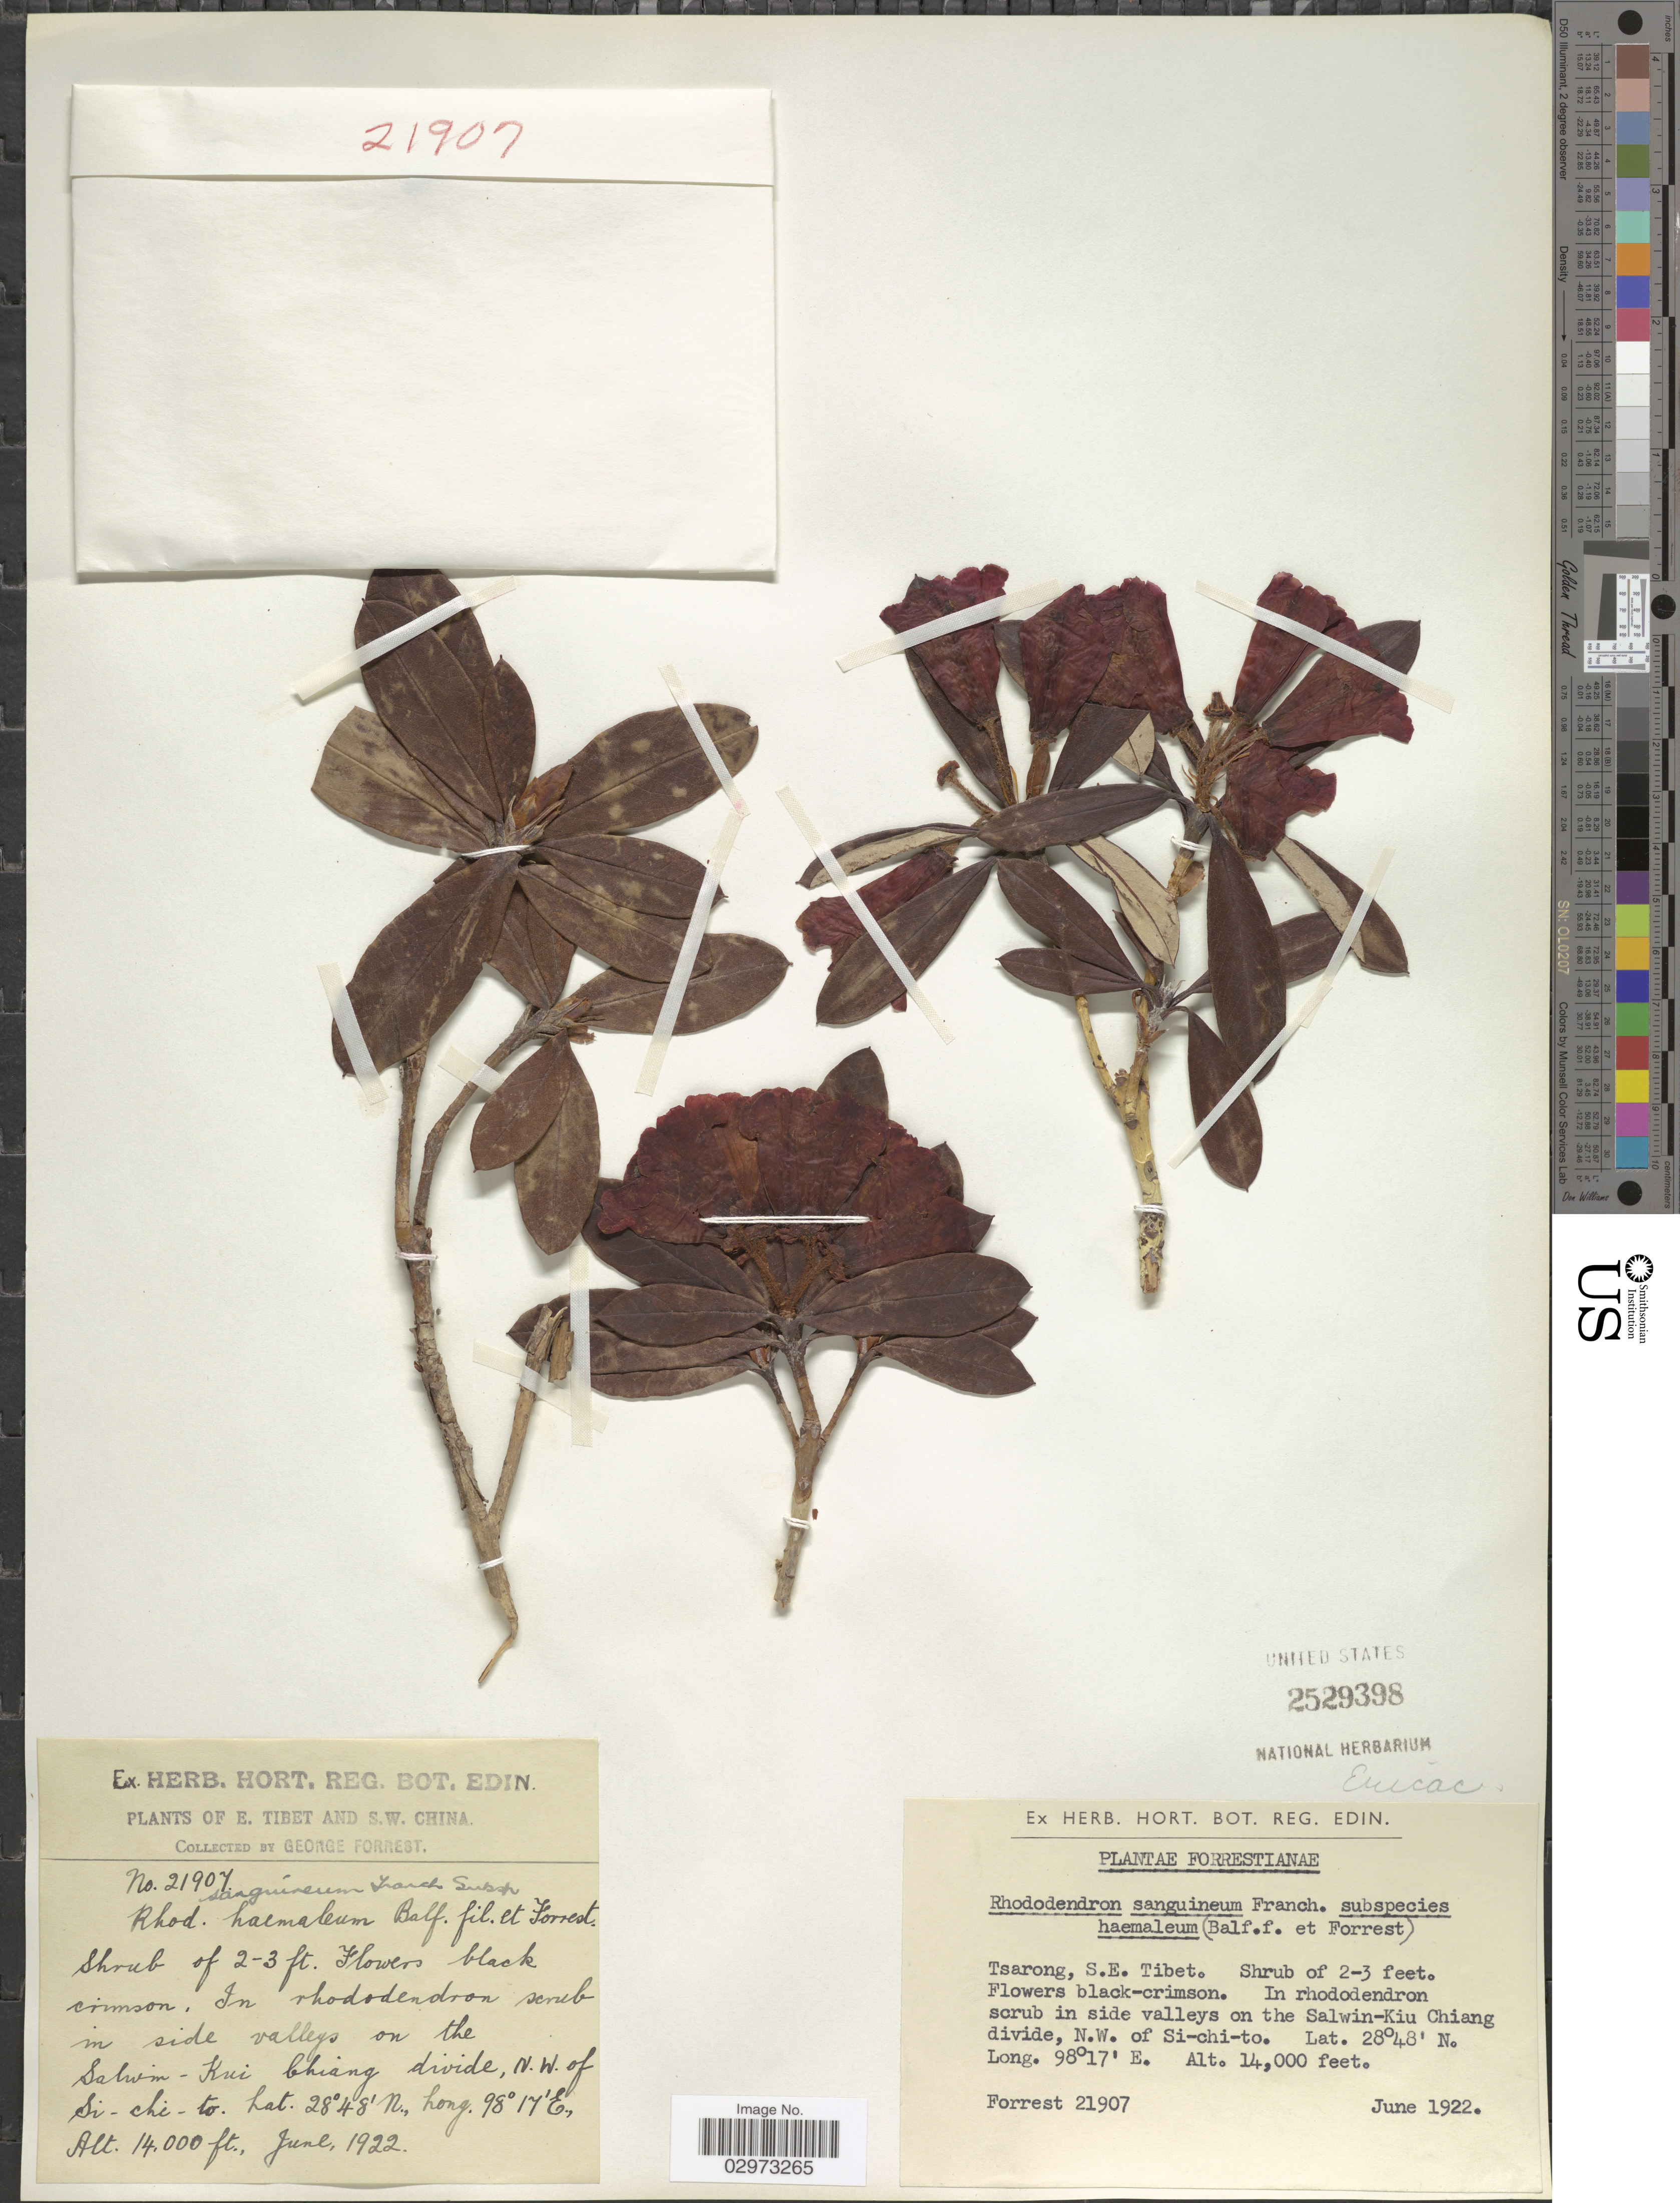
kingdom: Plantae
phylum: Tracheophyta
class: Magnoliopsida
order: Ericales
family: Ericaceae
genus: Rhododendron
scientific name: Rhododendron sanguineum subsp. haemaleum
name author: (Balf. f. & Forrest) Cowan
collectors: G. Forrest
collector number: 21907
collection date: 1922-06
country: China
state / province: Xizang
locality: Tsarong, S. E. Tibet. In side valleys on the Salwin-Kiu Chiang divide, N. W. of Si-chi-to.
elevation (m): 4267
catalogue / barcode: US 2529398